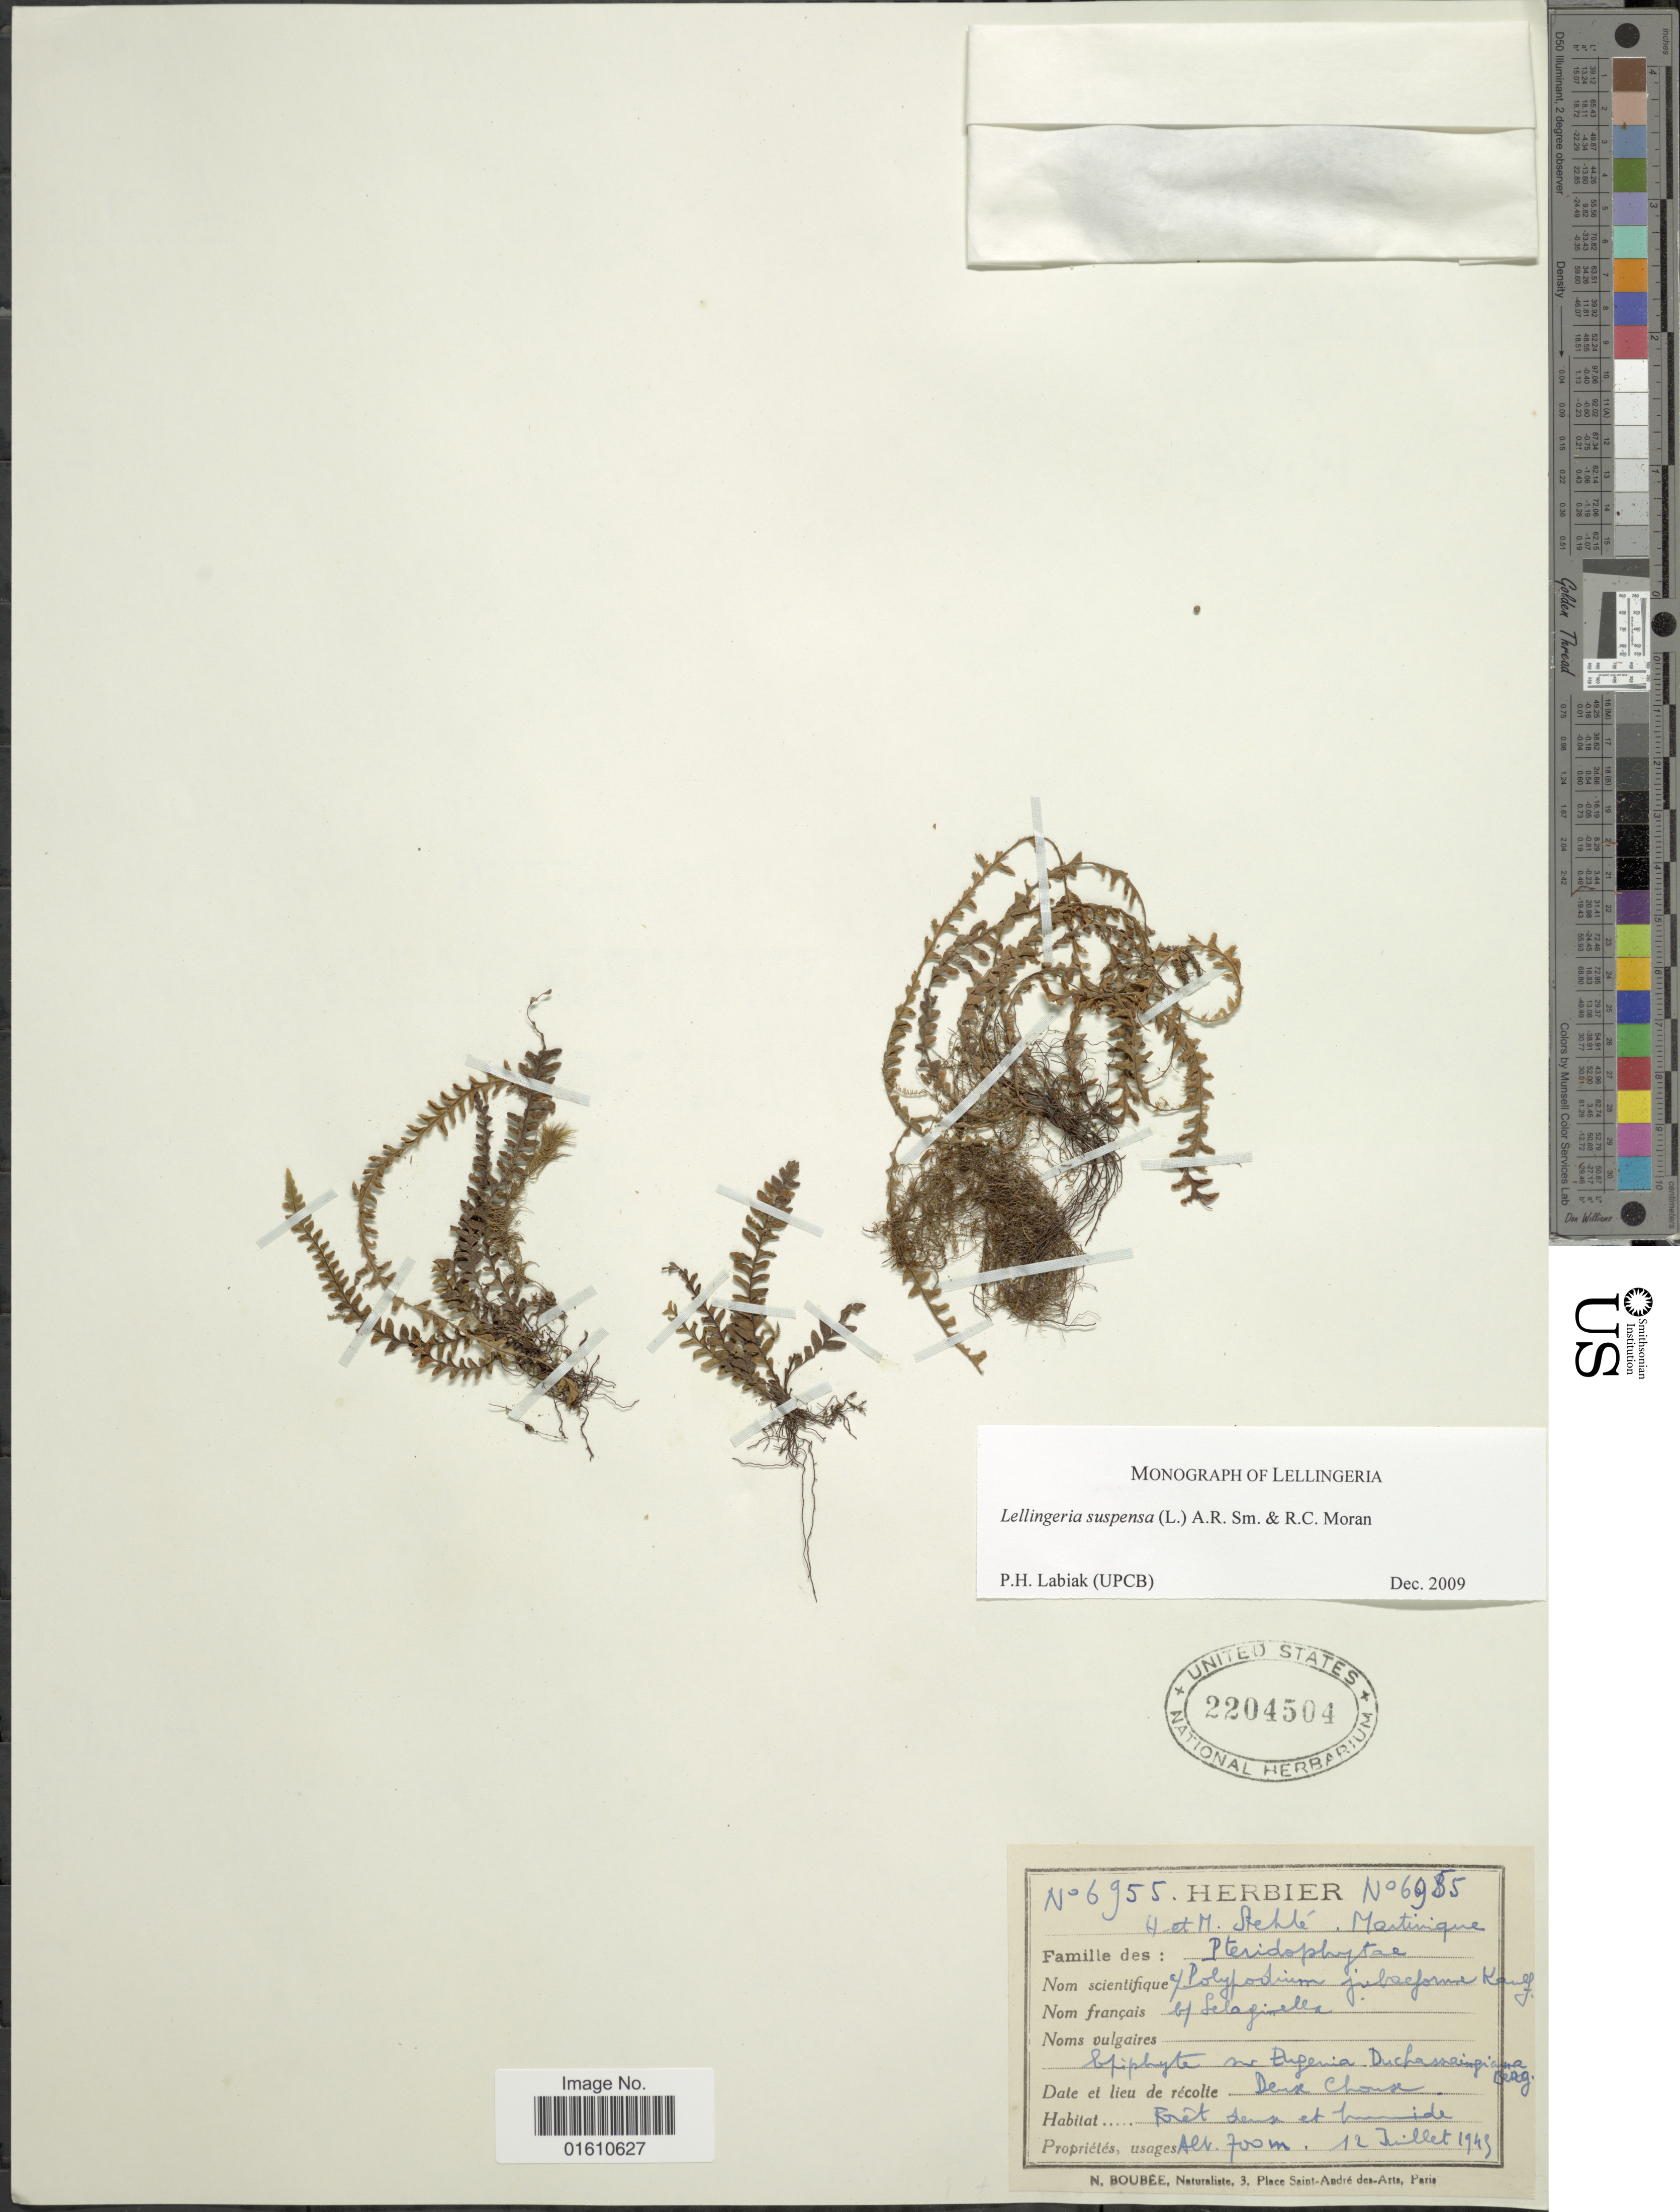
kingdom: Plantae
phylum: Tracheophyta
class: Polypodiopsida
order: Polypodiales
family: Polypodiaceae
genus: Lellingeria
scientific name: Lellingeria suspensa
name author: (L.) A.R. Sm. & R.C. Moran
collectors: H. Stehlé & M. Stehlé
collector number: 6955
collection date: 1945-07-12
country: Martinique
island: Martinique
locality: Deux-Choux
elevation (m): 700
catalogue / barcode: US 2204504